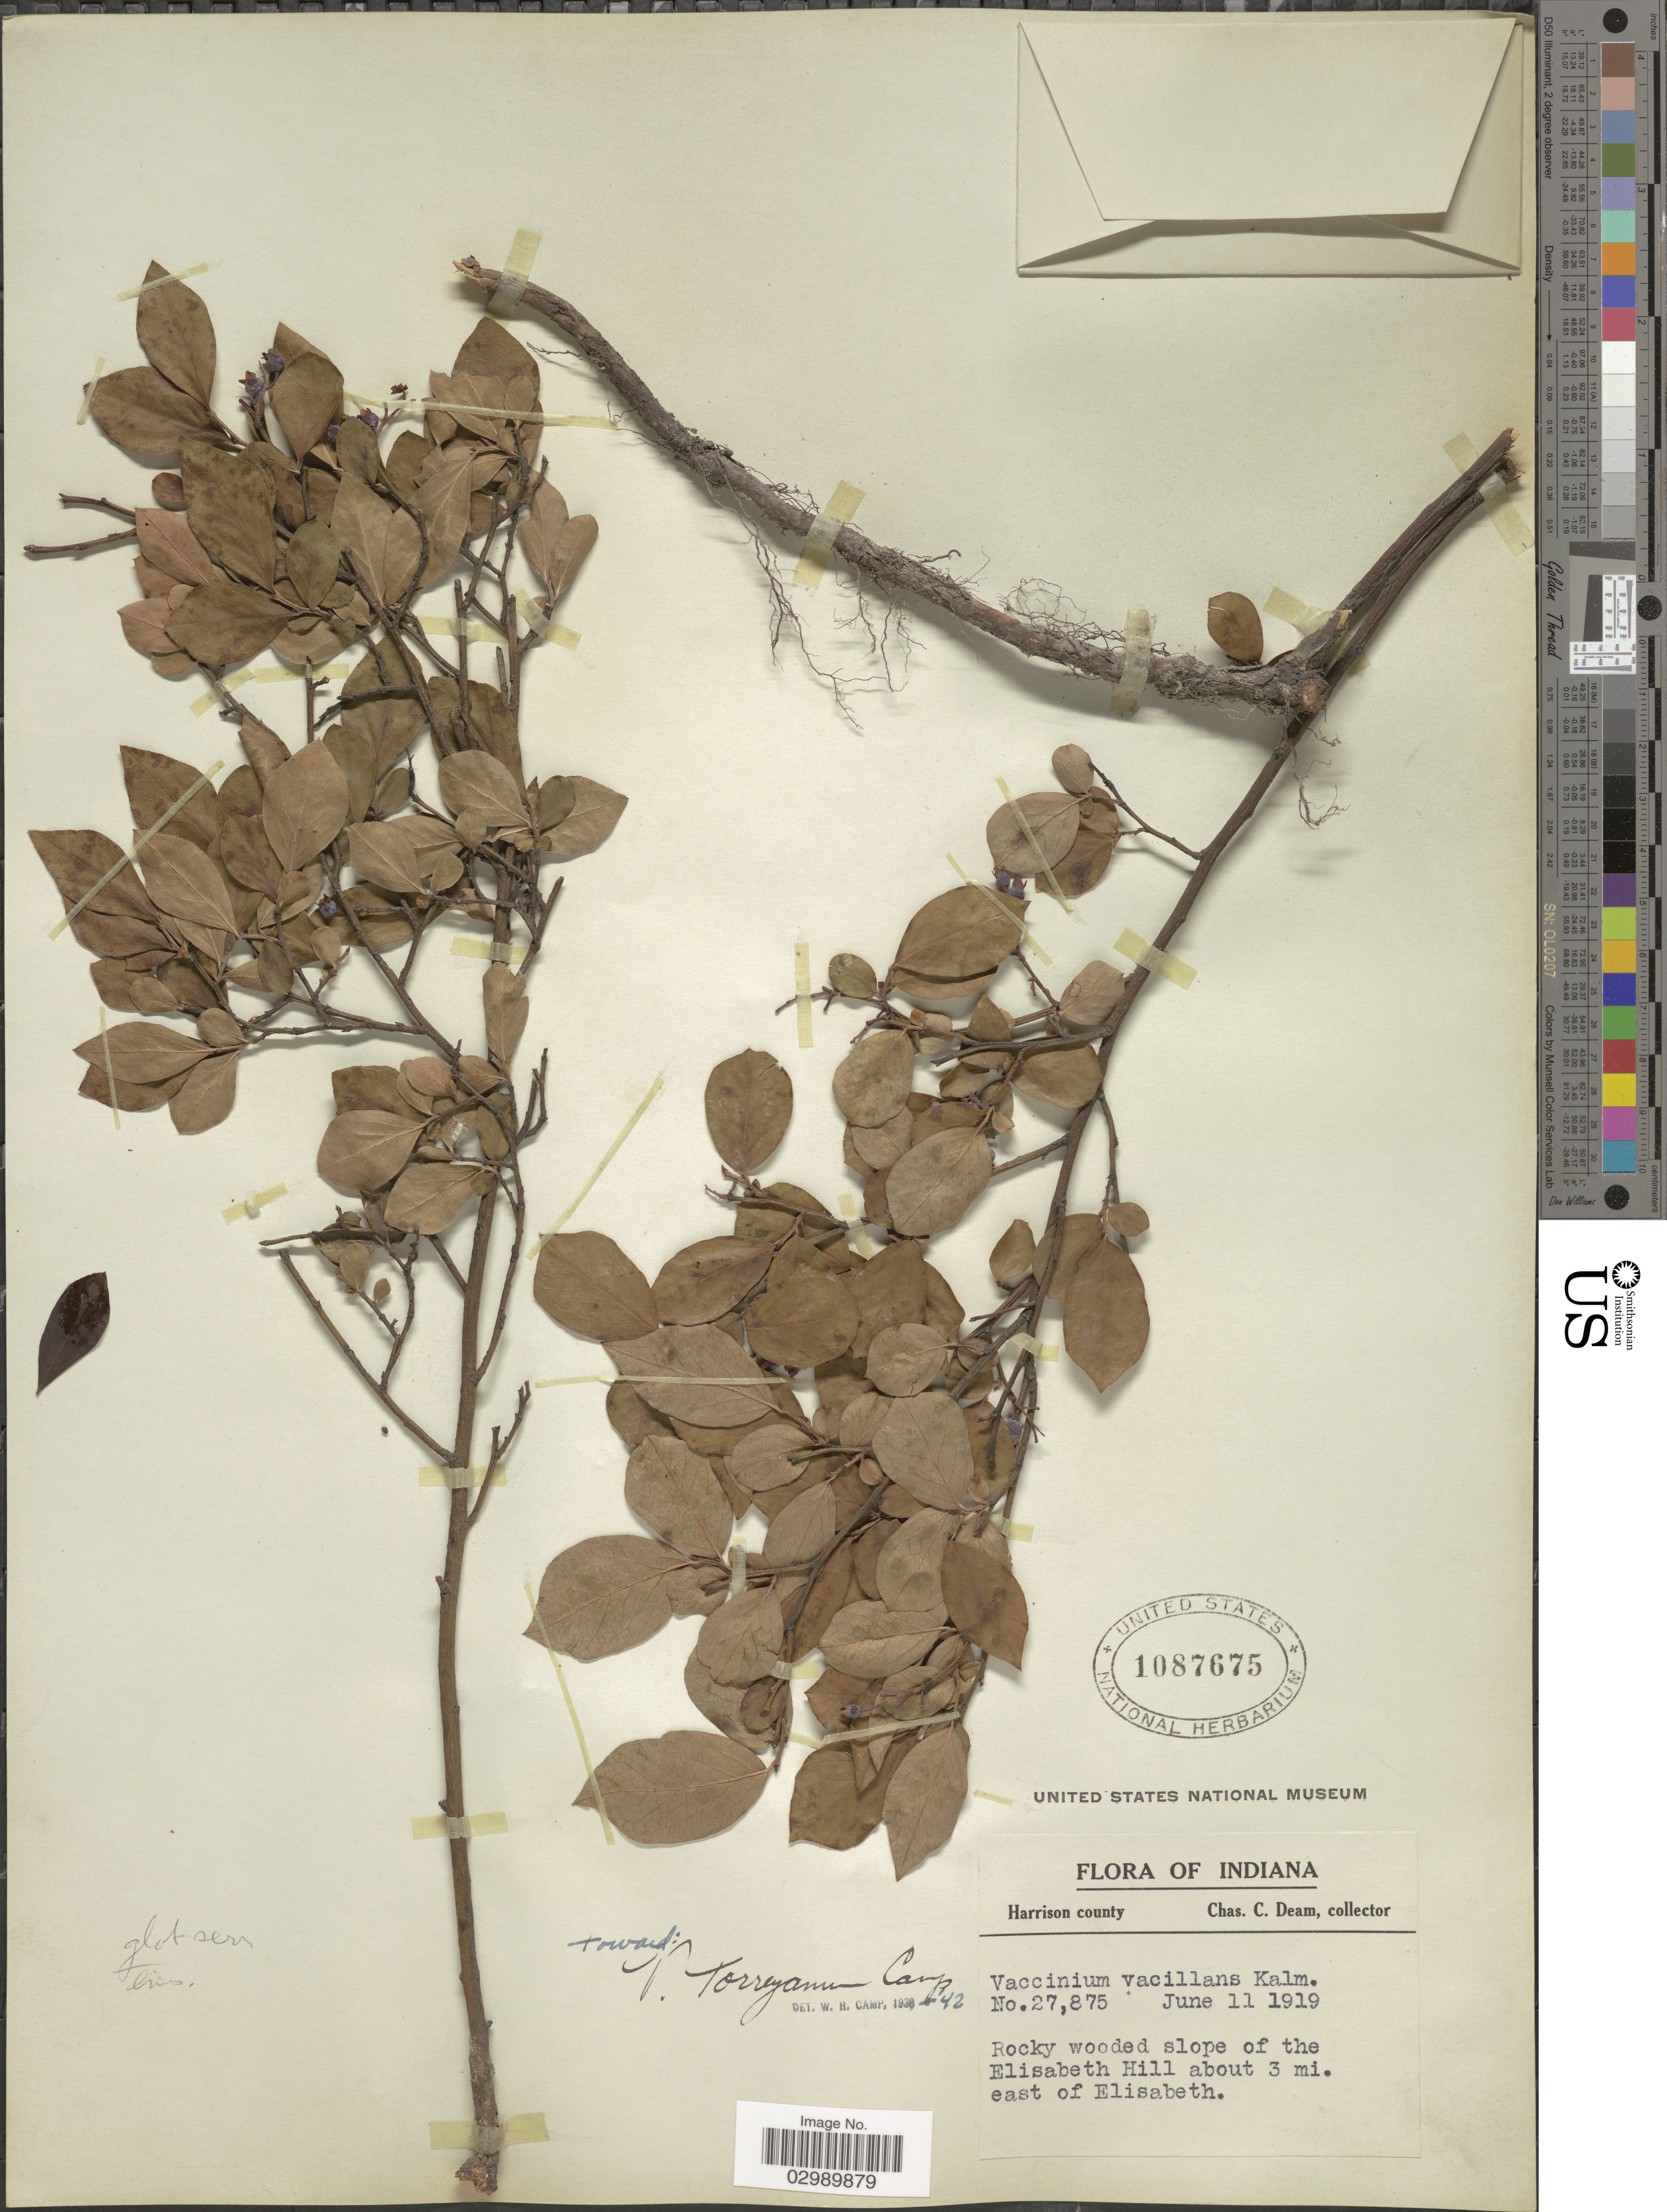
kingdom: Plantae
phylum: Tracheophyta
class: Magnoliopsida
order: Ericales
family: Ericaceae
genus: Vaccinium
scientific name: Vaccinium torreyanum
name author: Camp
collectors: C. C. Deam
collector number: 27875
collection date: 1919-06-11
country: United States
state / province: Indiana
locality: Harrison County, Rocky wooded slope of the Elisabeth Hill about 3 mi. east of Elisabeth.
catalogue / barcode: US 1087675